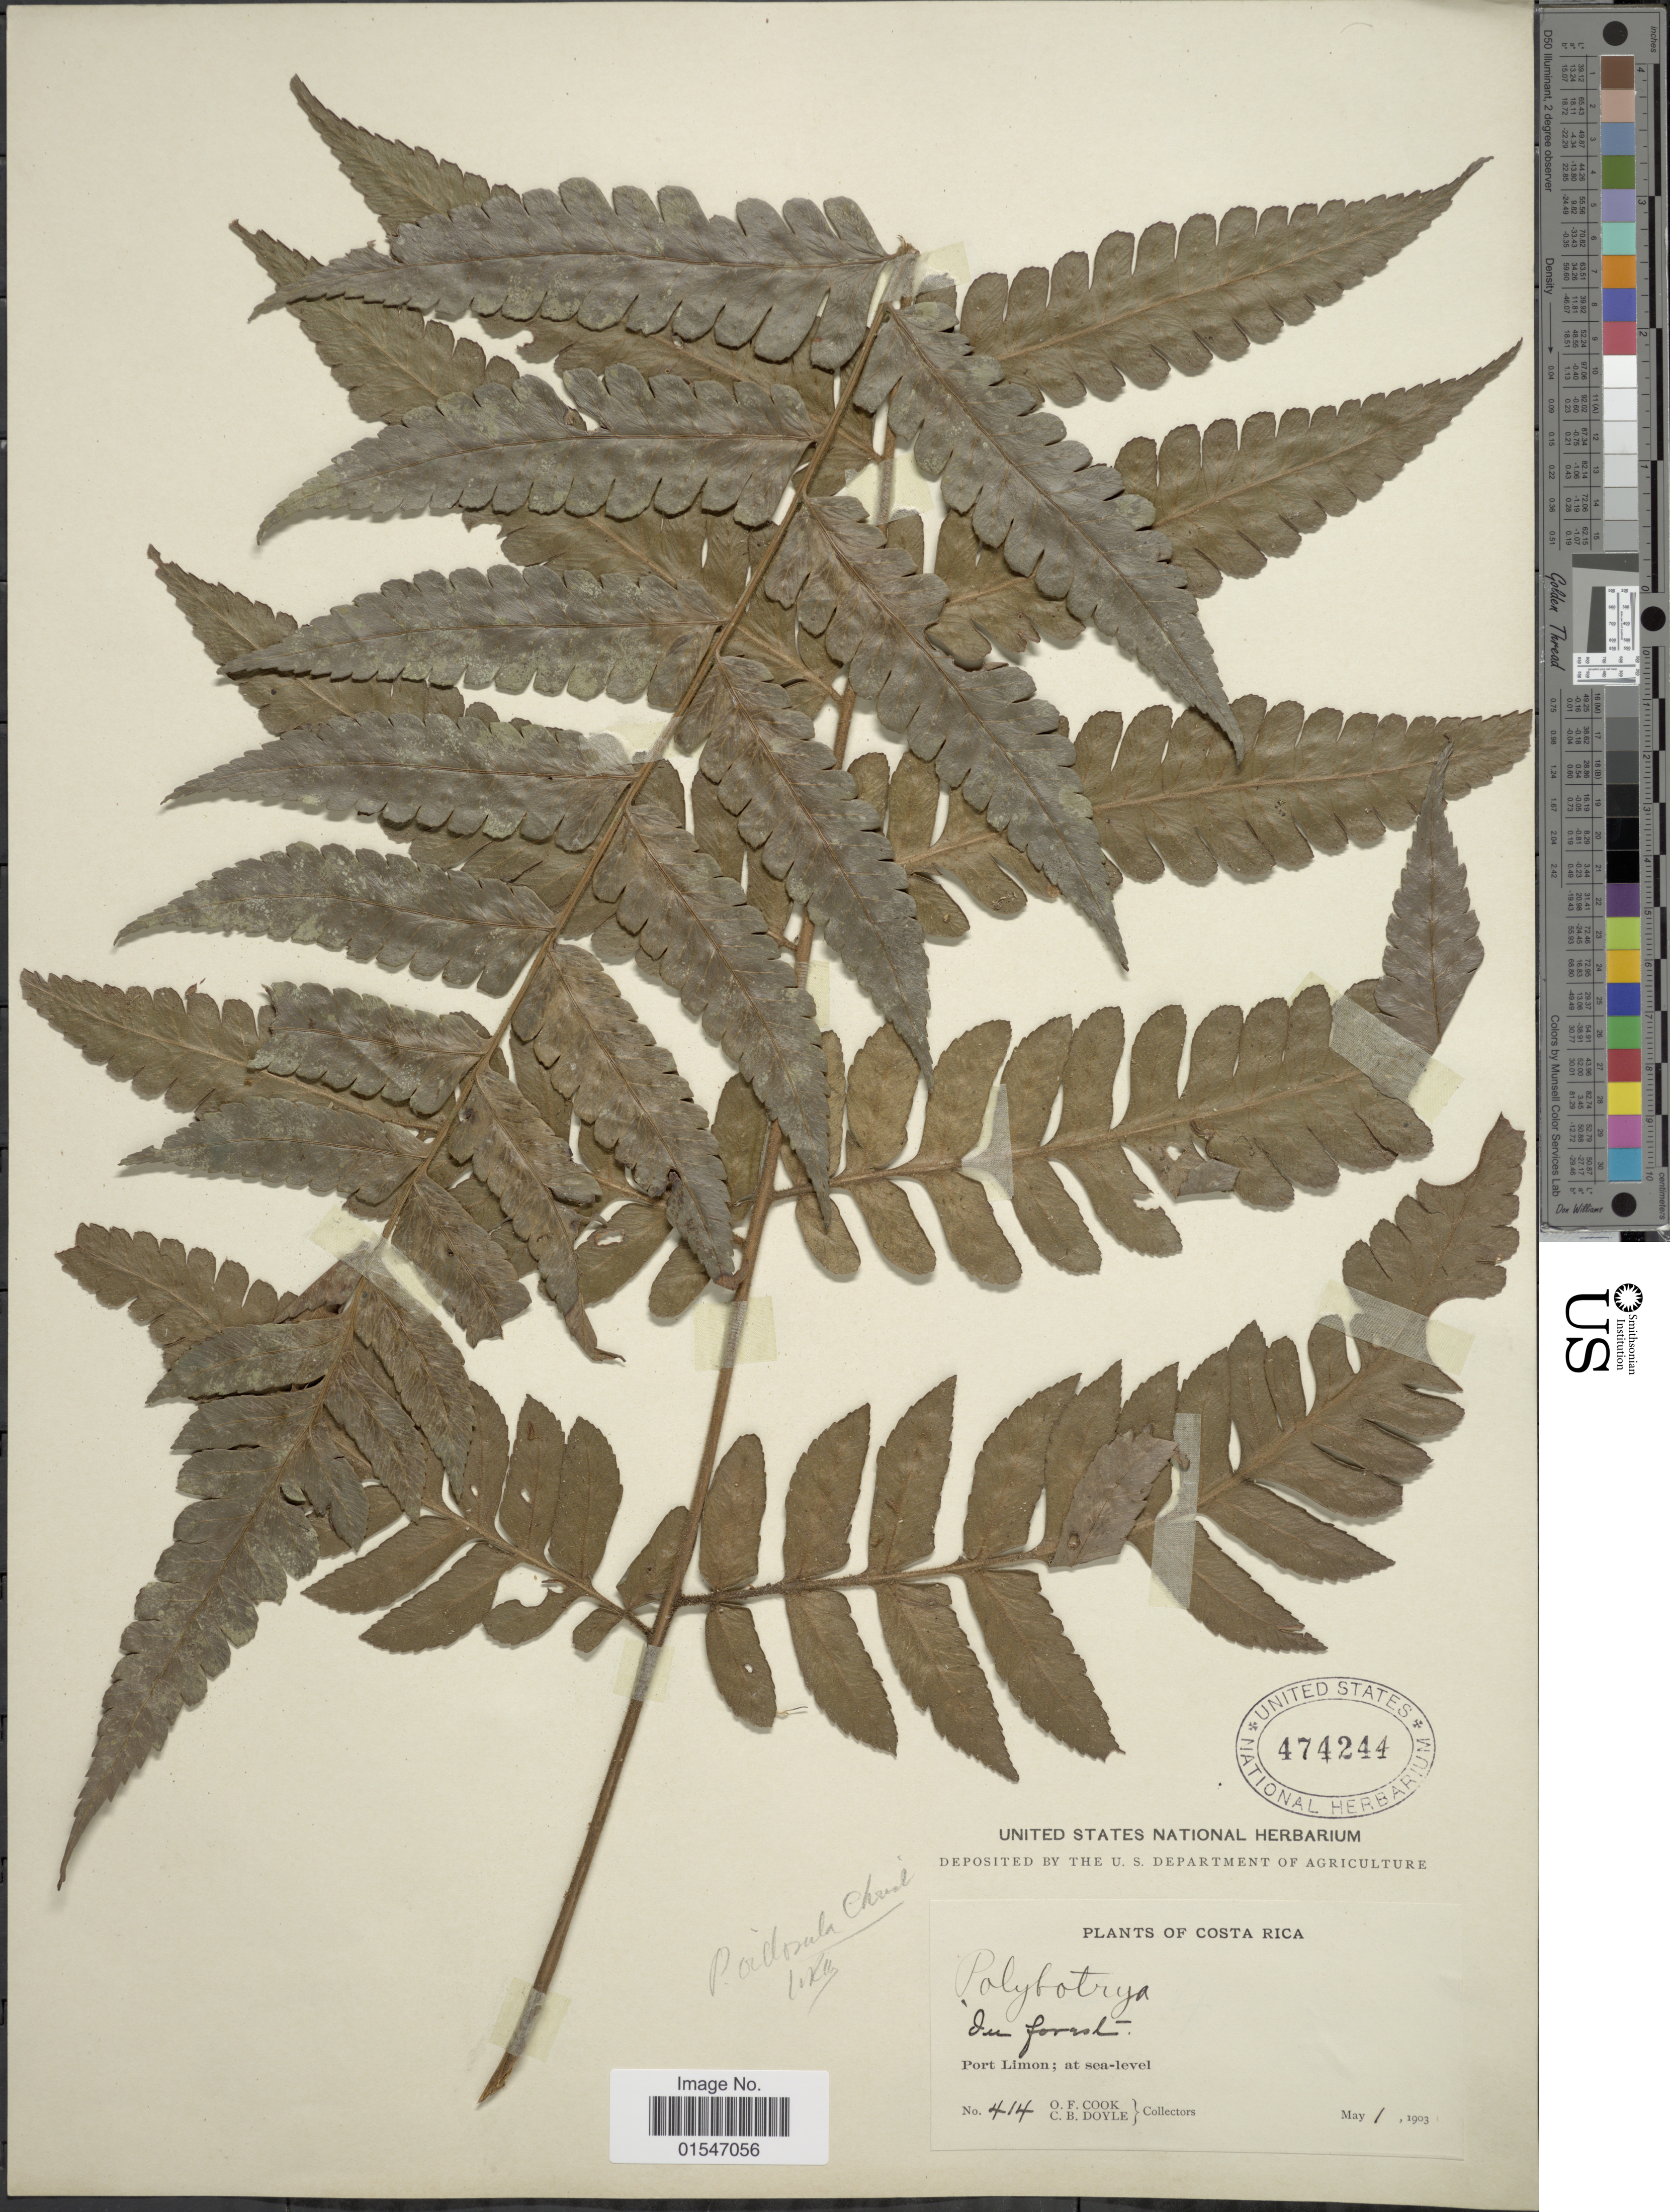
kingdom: Plantae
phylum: Tracheophyta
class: Polypodiopsida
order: Polypodiales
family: Dryopteridaceae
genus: Polybotrya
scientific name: Polybotrya caudata f. villosa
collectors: O. F. Cook & C. Doyle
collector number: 414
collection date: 1903-05-01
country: Costa Rica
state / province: Limón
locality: Port Limon. In forest.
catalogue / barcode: US 474244